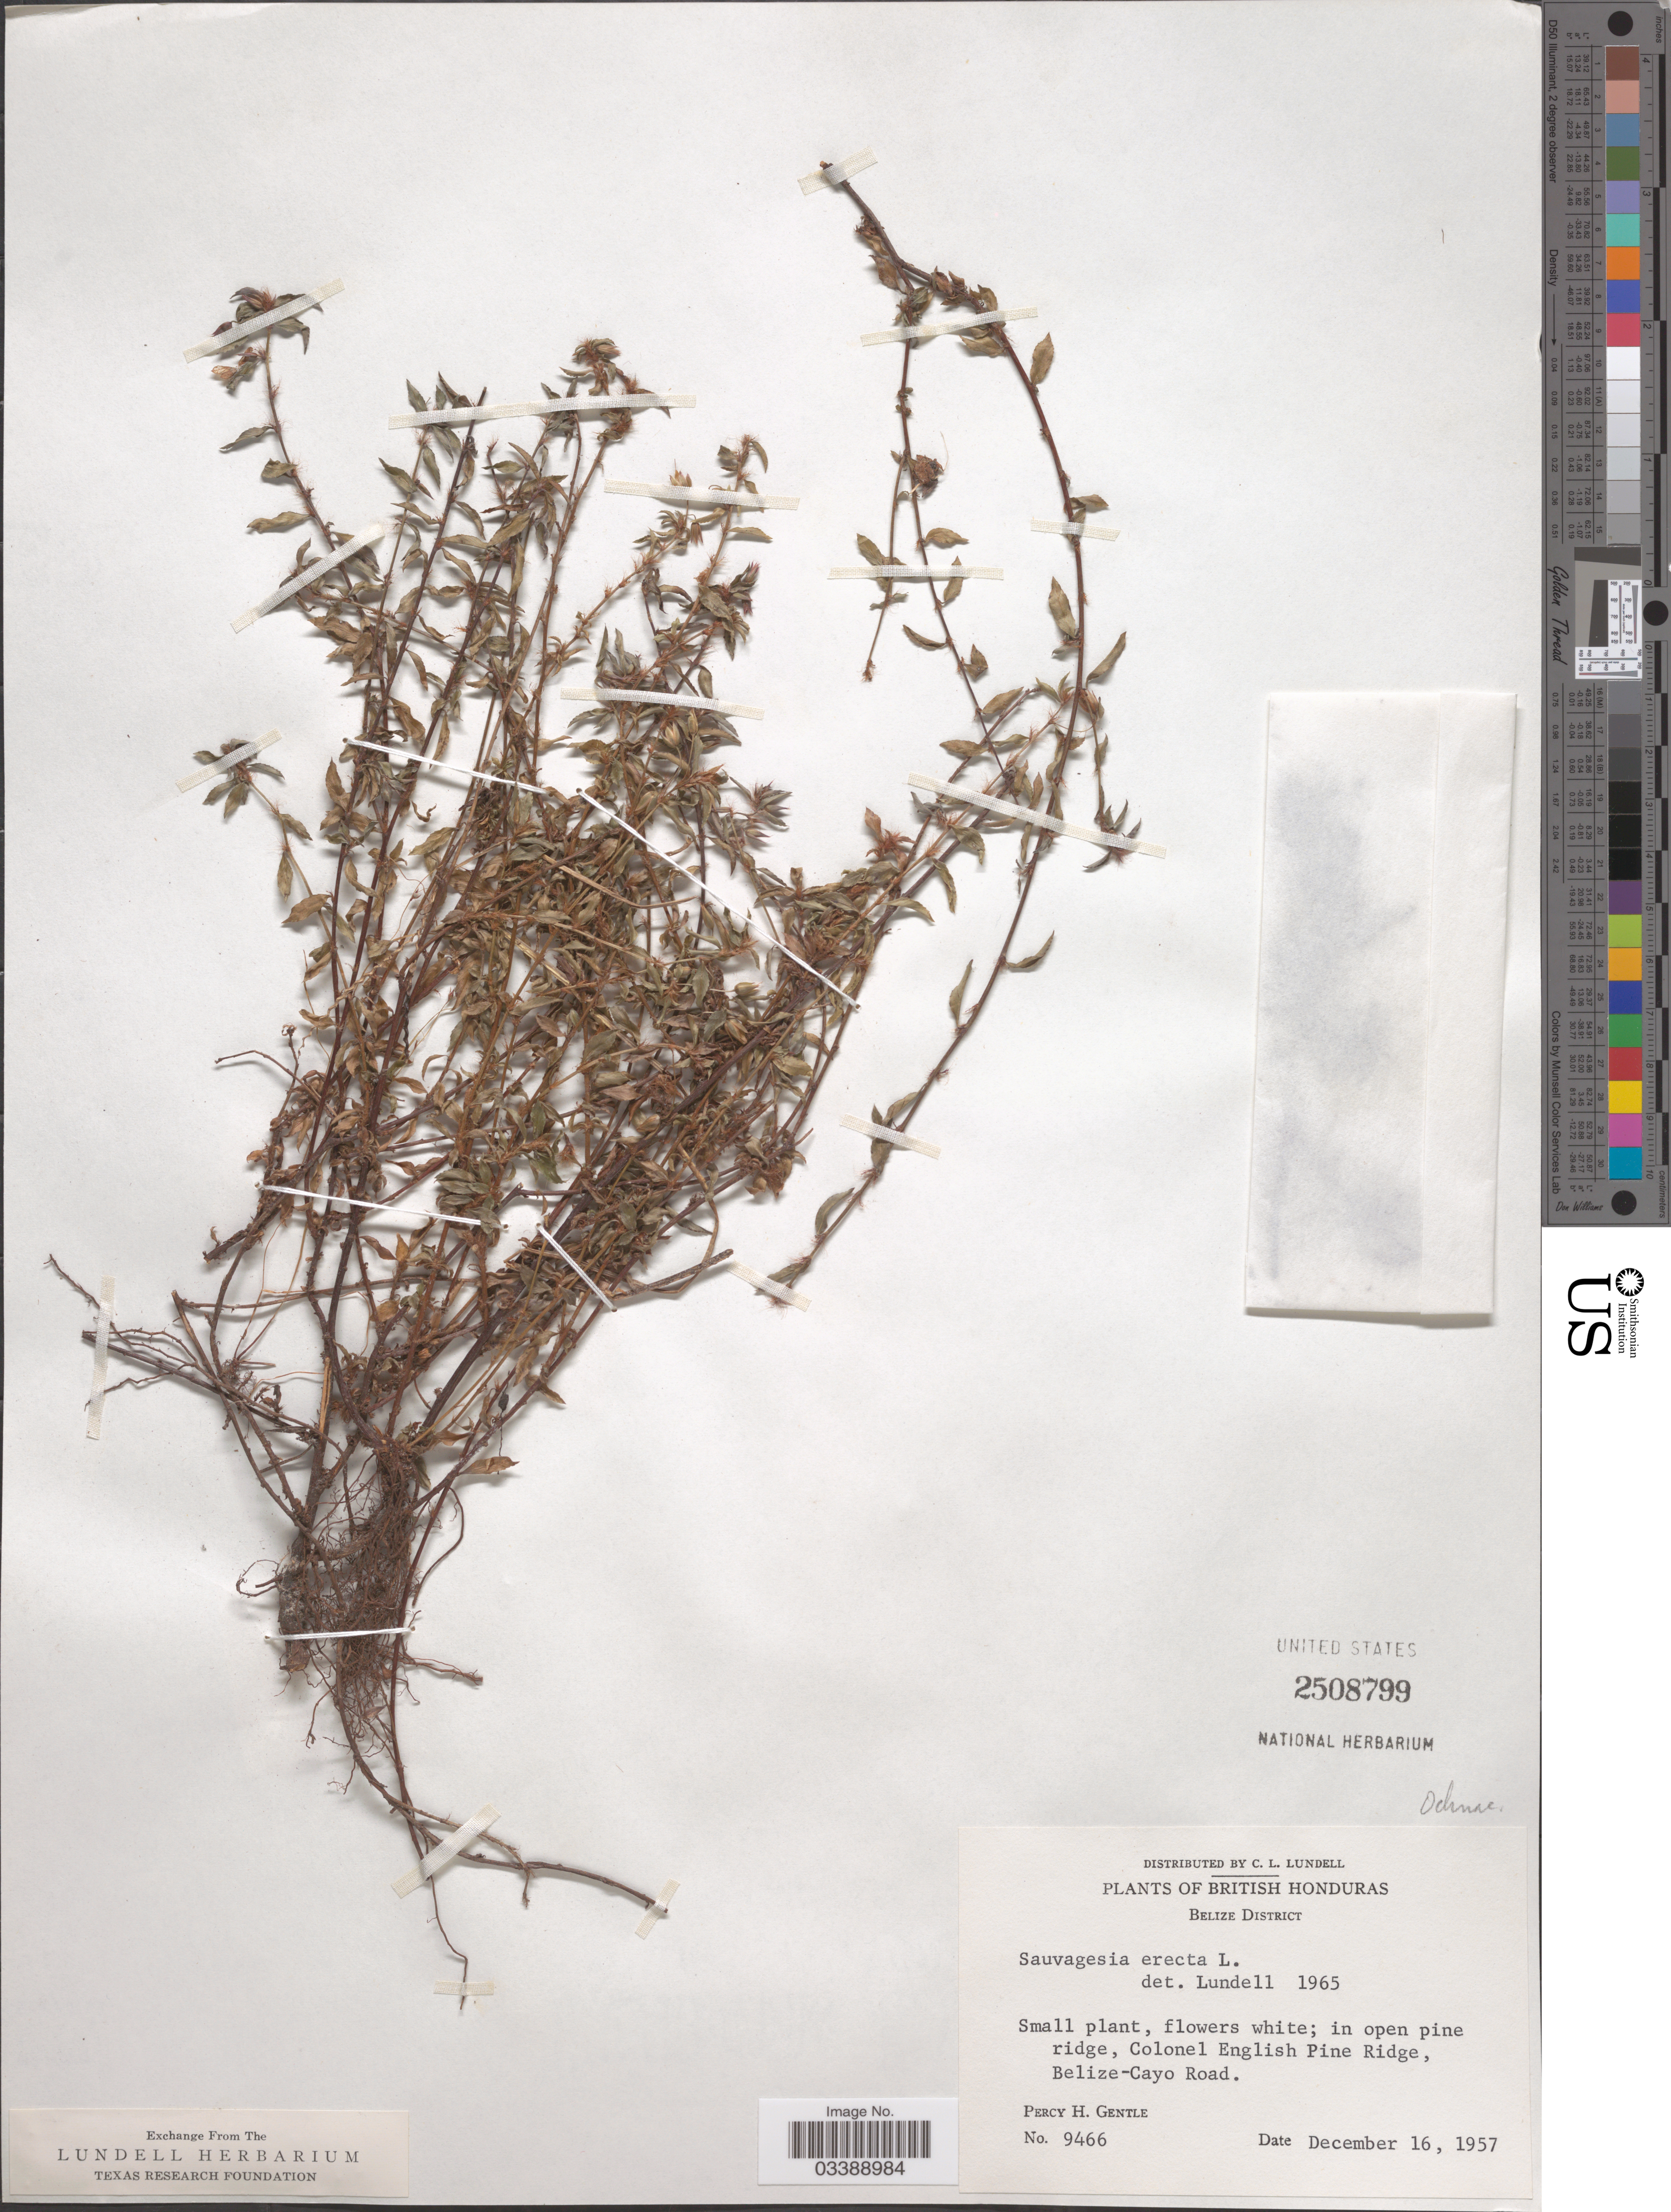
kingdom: Plantae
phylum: Tracheophyta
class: Magnoliopsida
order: Malpighiales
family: Ochnaceae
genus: Sauvagesia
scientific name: Sauvagesia erecta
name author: L.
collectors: P. H. Gentle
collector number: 9466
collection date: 1957-12-16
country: Belize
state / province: Belize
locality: British Honduras. Belize District. Colonel English Pine Ridge, Belize-Cayo Road.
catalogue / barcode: US 2508799